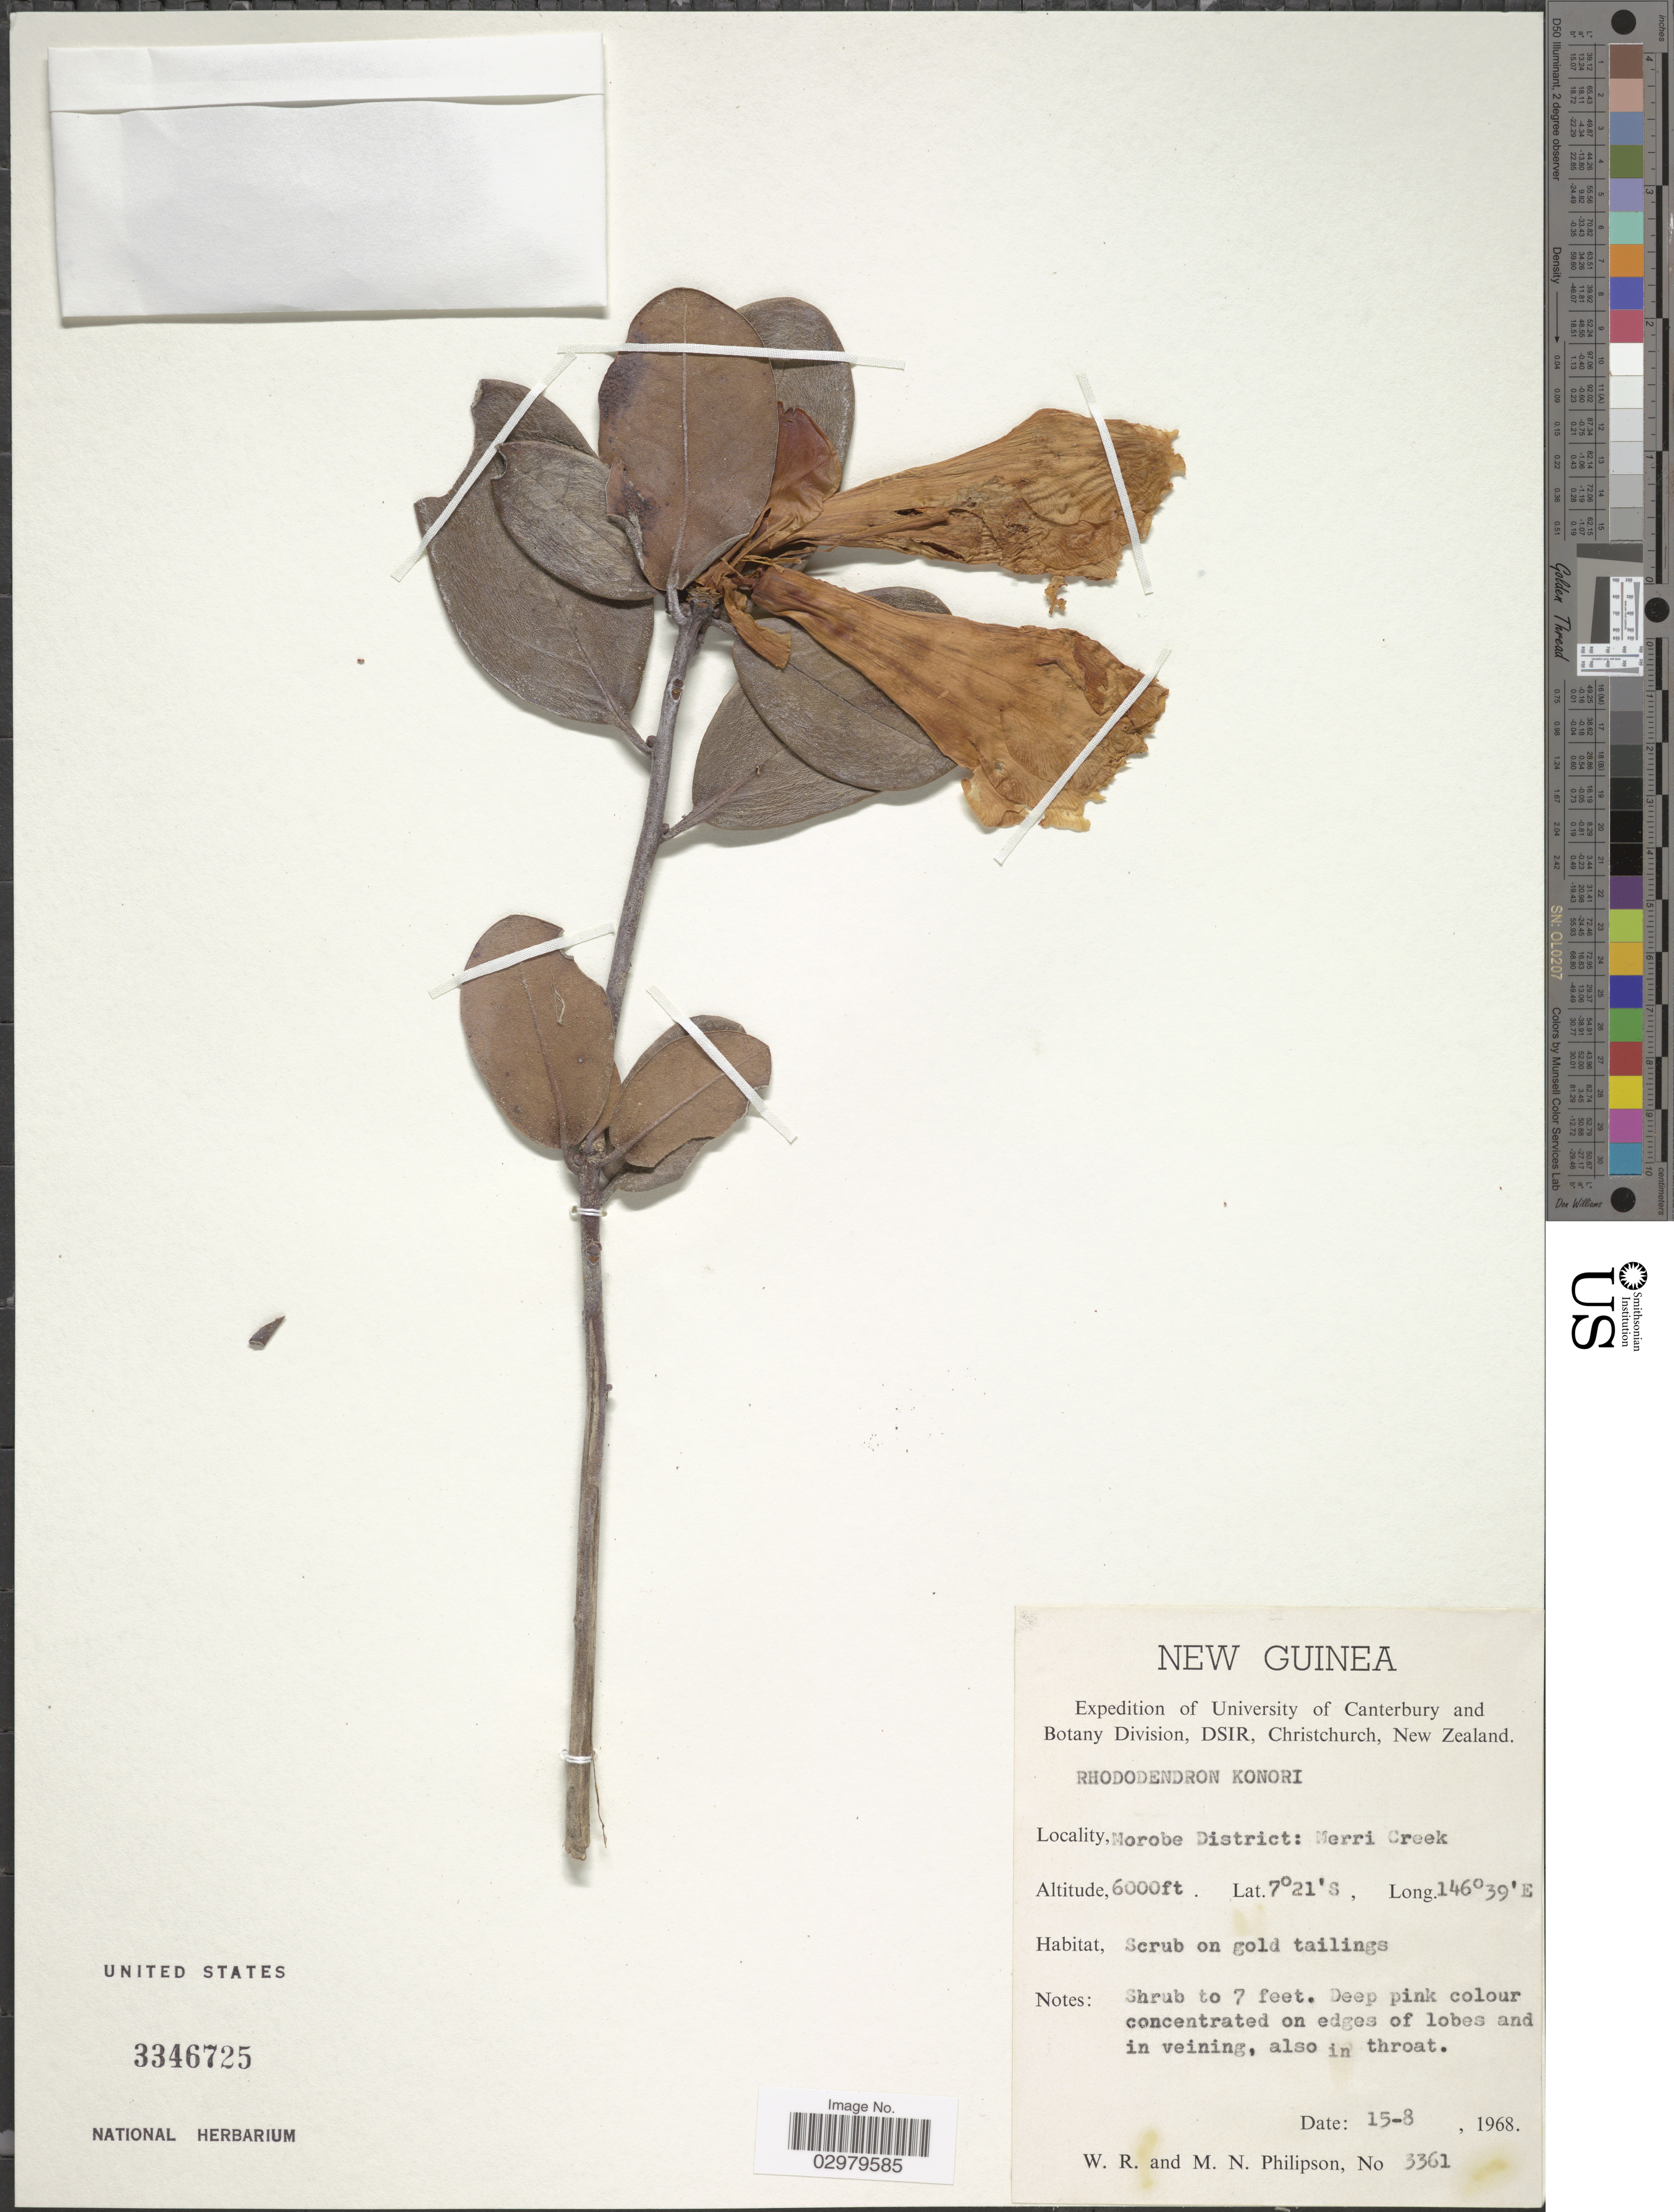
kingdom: Plantae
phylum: Tracheophyta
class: Magnoliopsida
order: Ericales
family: Ericaceae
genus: Rhododendron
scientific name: Rhododendron konori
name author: Becc.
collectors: W. R. Philipson & M. Philipson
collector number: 3361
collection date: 1968-08-15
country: Papua New Guinea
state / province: Morobe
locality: New Guinea. Morobe District: Merri Creek.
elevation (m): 1829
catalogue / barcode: US 3346725